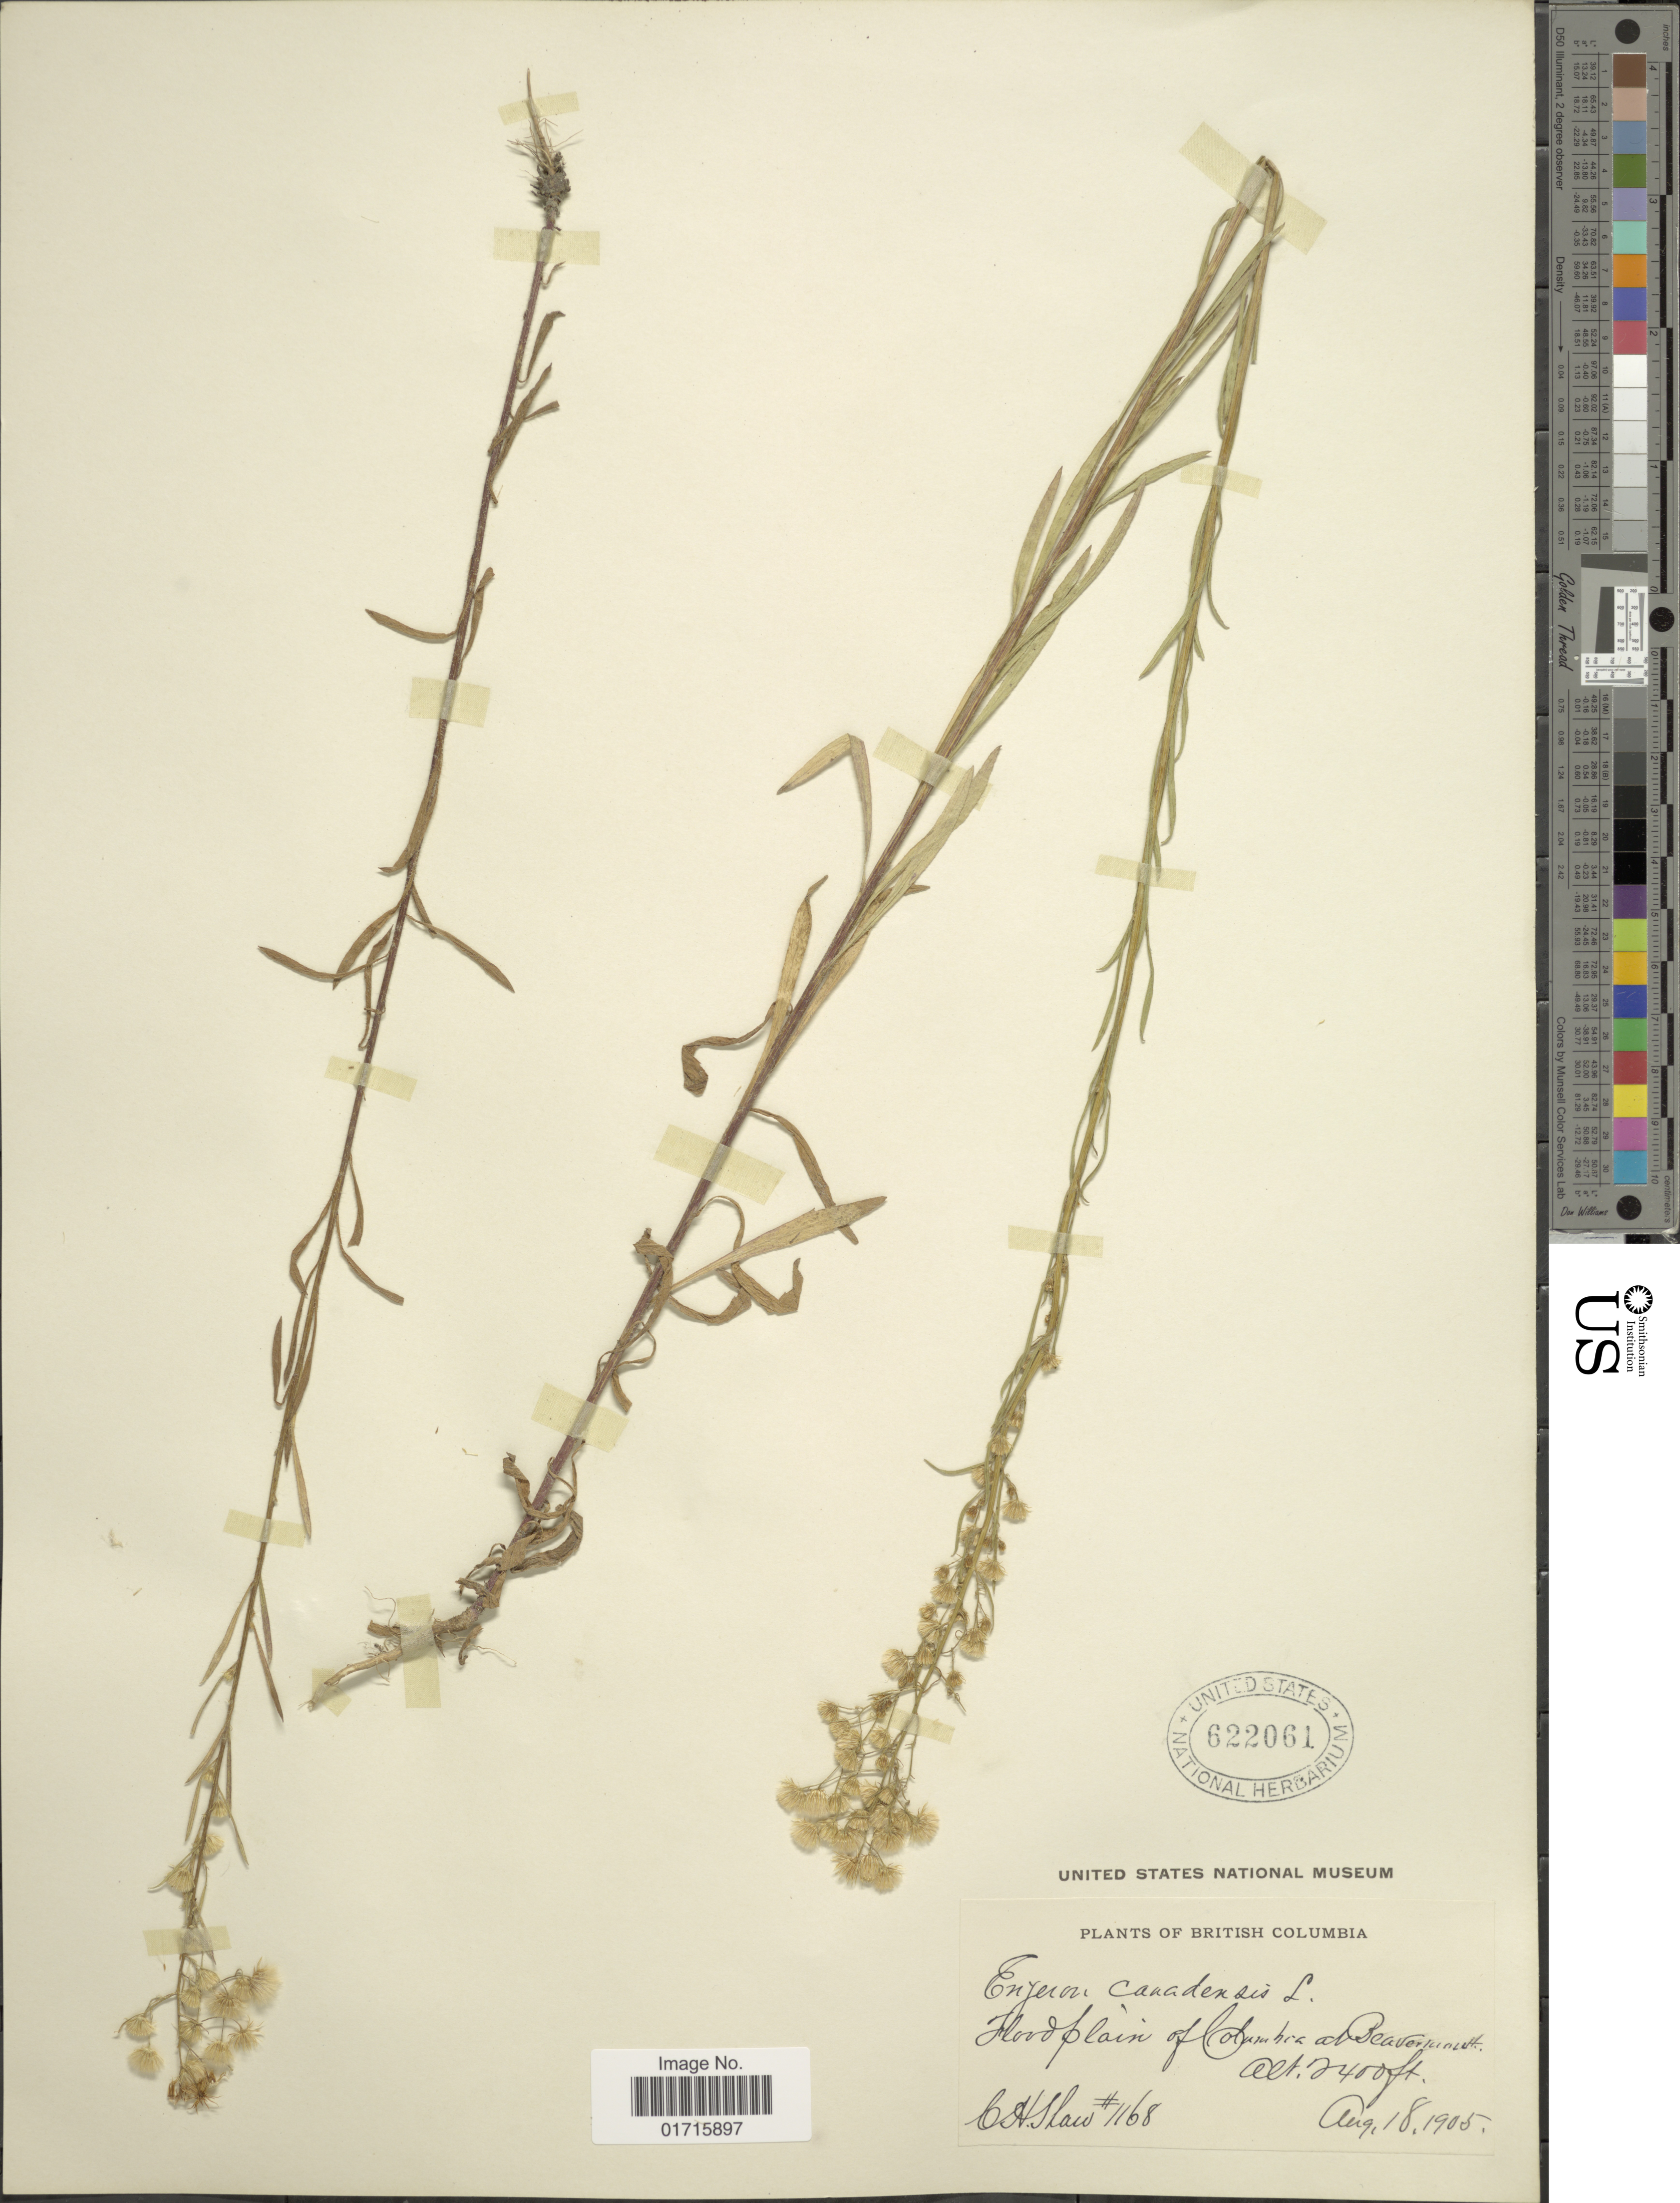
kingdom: Plantae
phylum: Tracheophyta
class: Magnoliopsida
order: Asterales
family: Asteraceae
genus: Conyza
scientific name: Conyza canadensis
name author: (L.) Cronq.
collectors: C. Shaw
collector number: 1168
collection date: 1905-08-18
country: Canada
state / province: British Columbia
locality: Flood plain of Columbia at Beavermouth.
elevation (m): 732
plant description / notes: Precise locality edit: Corrected "British Colombia. Floddplain of Colombia at Beaverlundtt" to "Flood plain of Columbia at Beavermouth."; Corrected collector from C.M. Belshaw to C.H. Shaw.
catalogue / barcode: US 622061